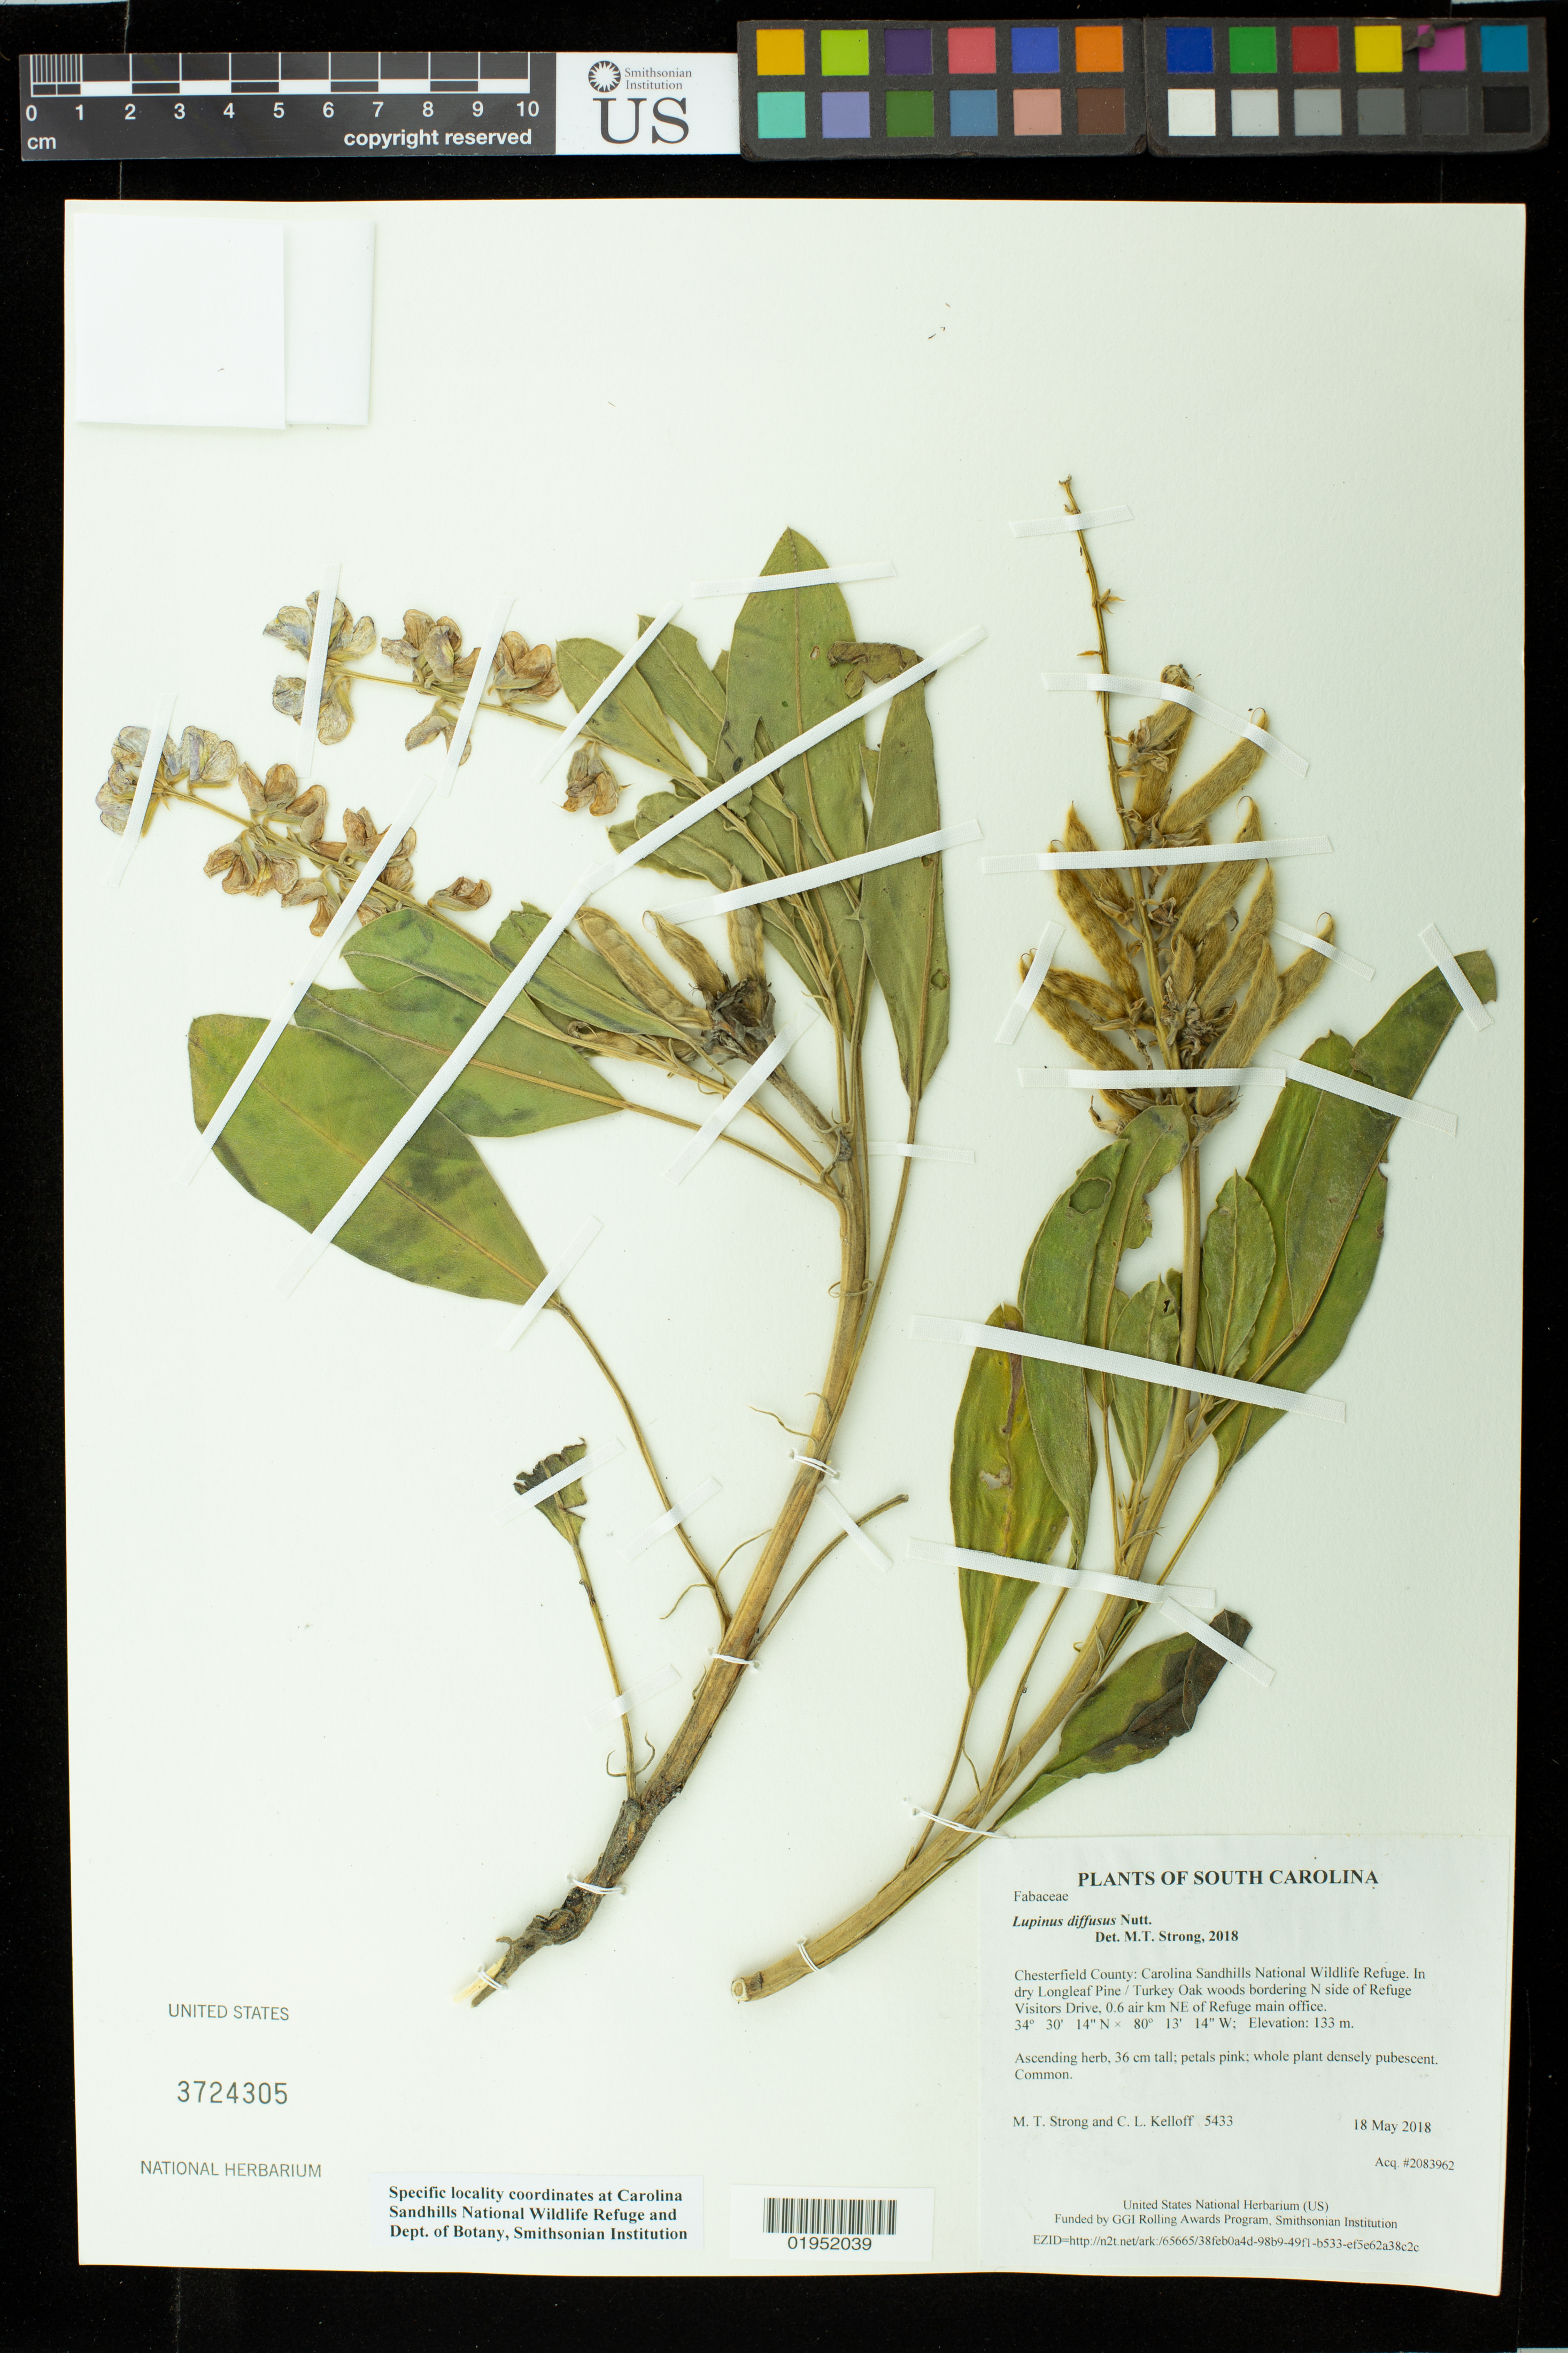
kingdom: Plantae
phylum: Tracheophyta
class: Magnoliopsida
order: Fabales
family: Fabaceae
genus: Lupinus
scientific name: Lupinus diffusus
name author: Nutt.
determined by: Strong, Mark T., (BOT), Smithsonian Institution - National Museum of Natural History (UNITED STATES)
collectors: M. T. Strong & C. L. Kelloff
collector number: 5433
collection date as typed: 18 May 2018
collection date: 2018-05-18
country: United States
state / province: South Carolina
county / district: Chesterfield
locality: Carolina Sandhills National Wildlife Refuge. In dry Longleaf Pine / Turkey Oak woods bordering N side of Refuge Visitors Drive, 0.6 air km NE of Refuge main office.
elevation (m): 133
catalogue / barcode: US 3724305